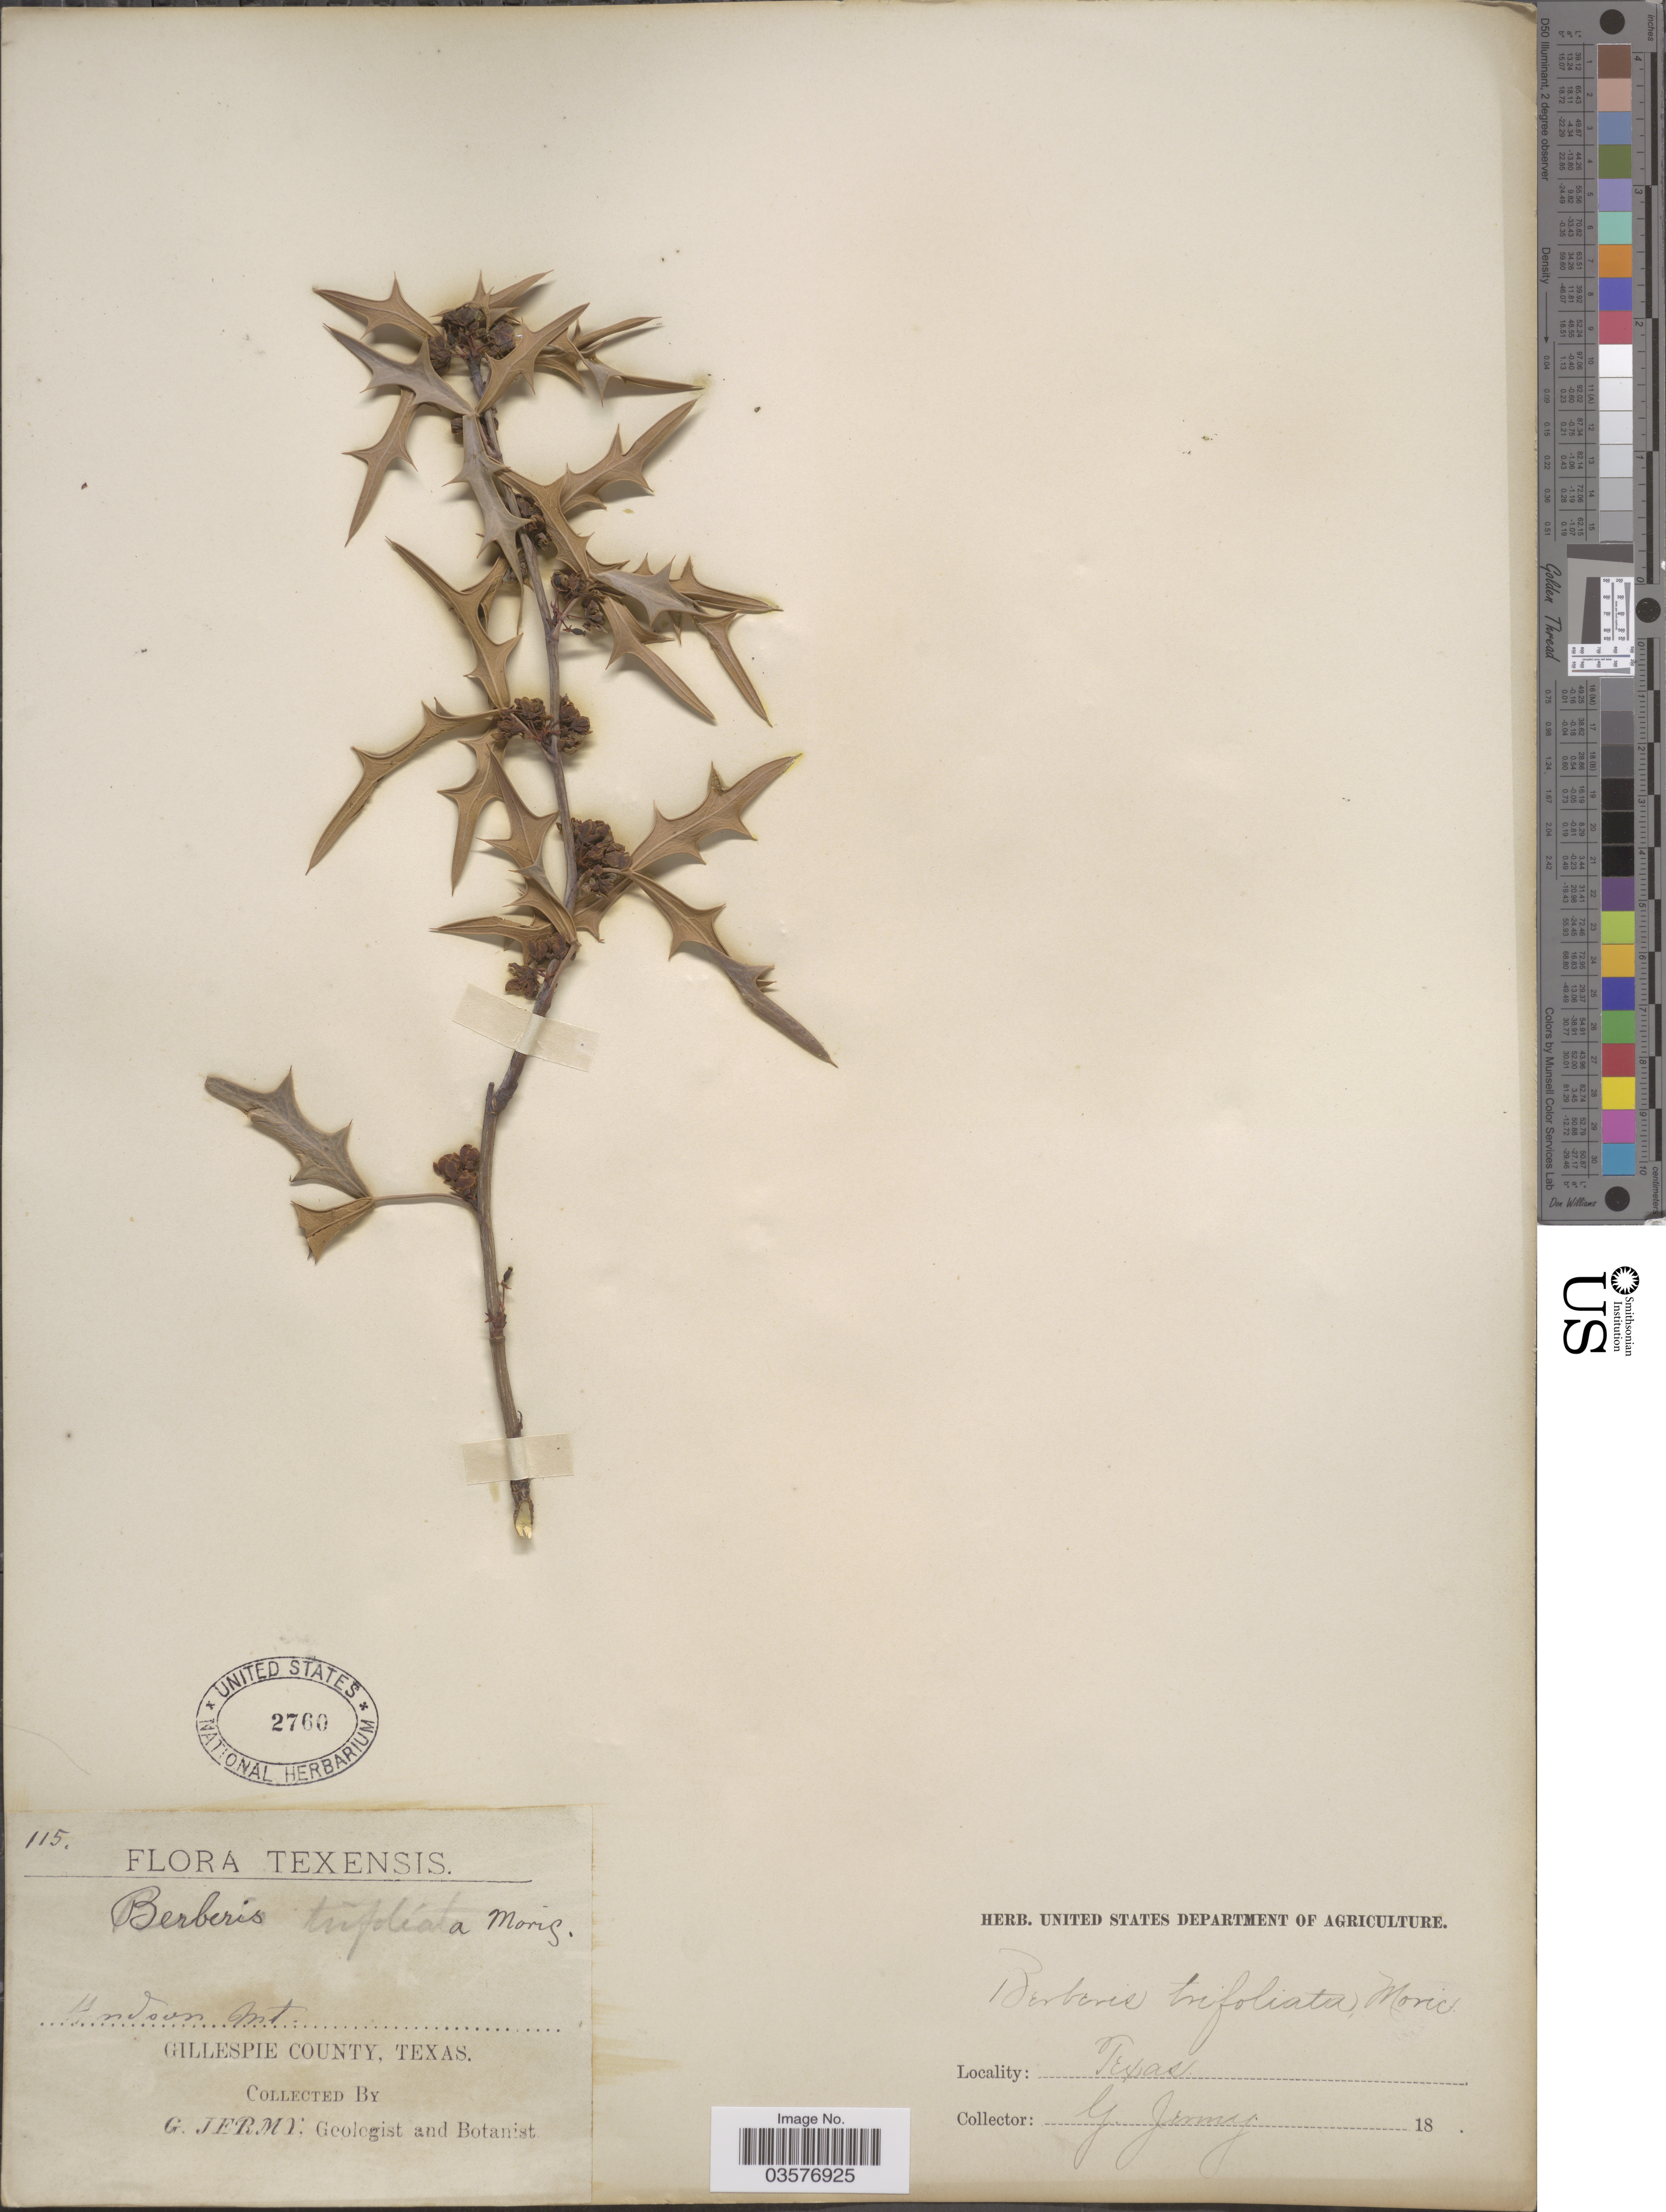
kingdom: Plantae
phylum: Tracheophyta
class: Magnoliopsida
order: Ranunculales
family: Berberidaceae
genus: Mahonia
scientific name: Mahonia trifoliolata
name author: (Monic.) Fedde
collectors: G. Jermy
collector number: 115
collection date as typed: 18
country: United States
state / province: Texas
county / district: Gillespie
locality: Hudson Mt. Gillespie County.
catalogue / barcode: US 2760